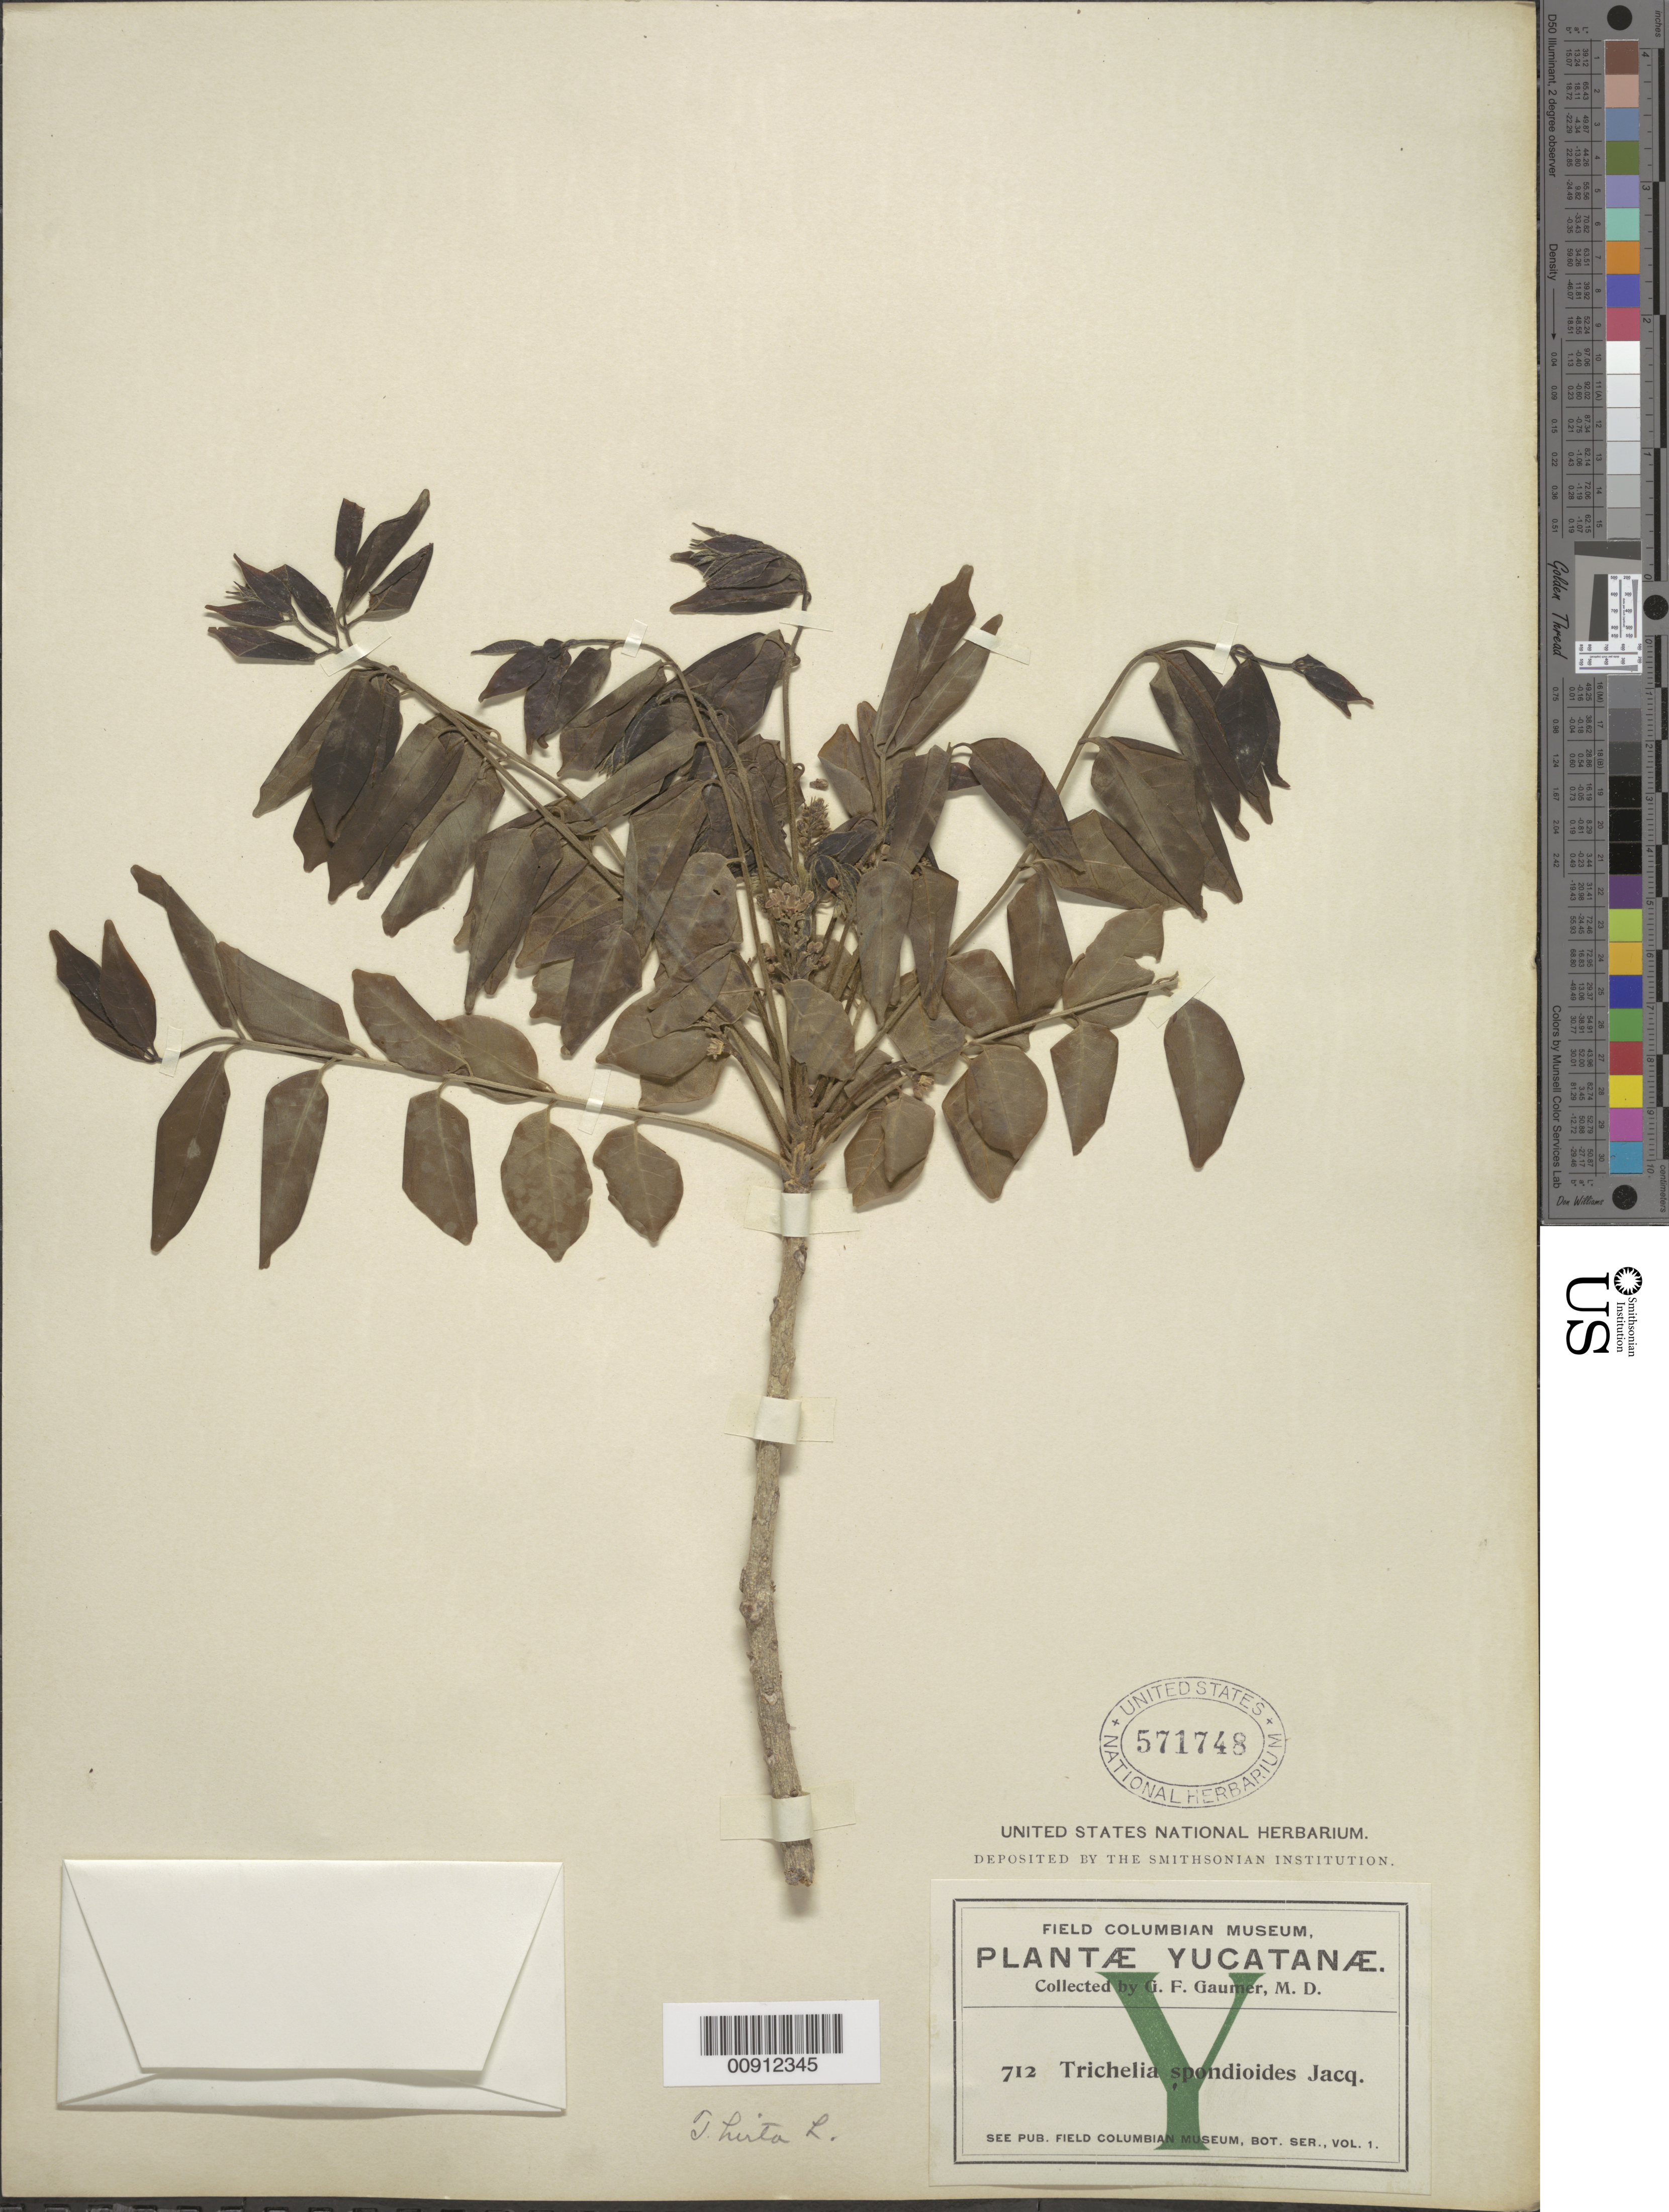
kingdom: Plantae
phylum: Tracheophyta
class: Magnoliopsida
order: Sapindales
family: Meliaceae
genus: Trichilia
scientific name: Trichilia hirta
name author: L.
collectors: G. F. Gaumer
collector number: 712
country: Mexico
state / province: Yucatán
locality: Yucatán.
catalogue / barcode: US 571748